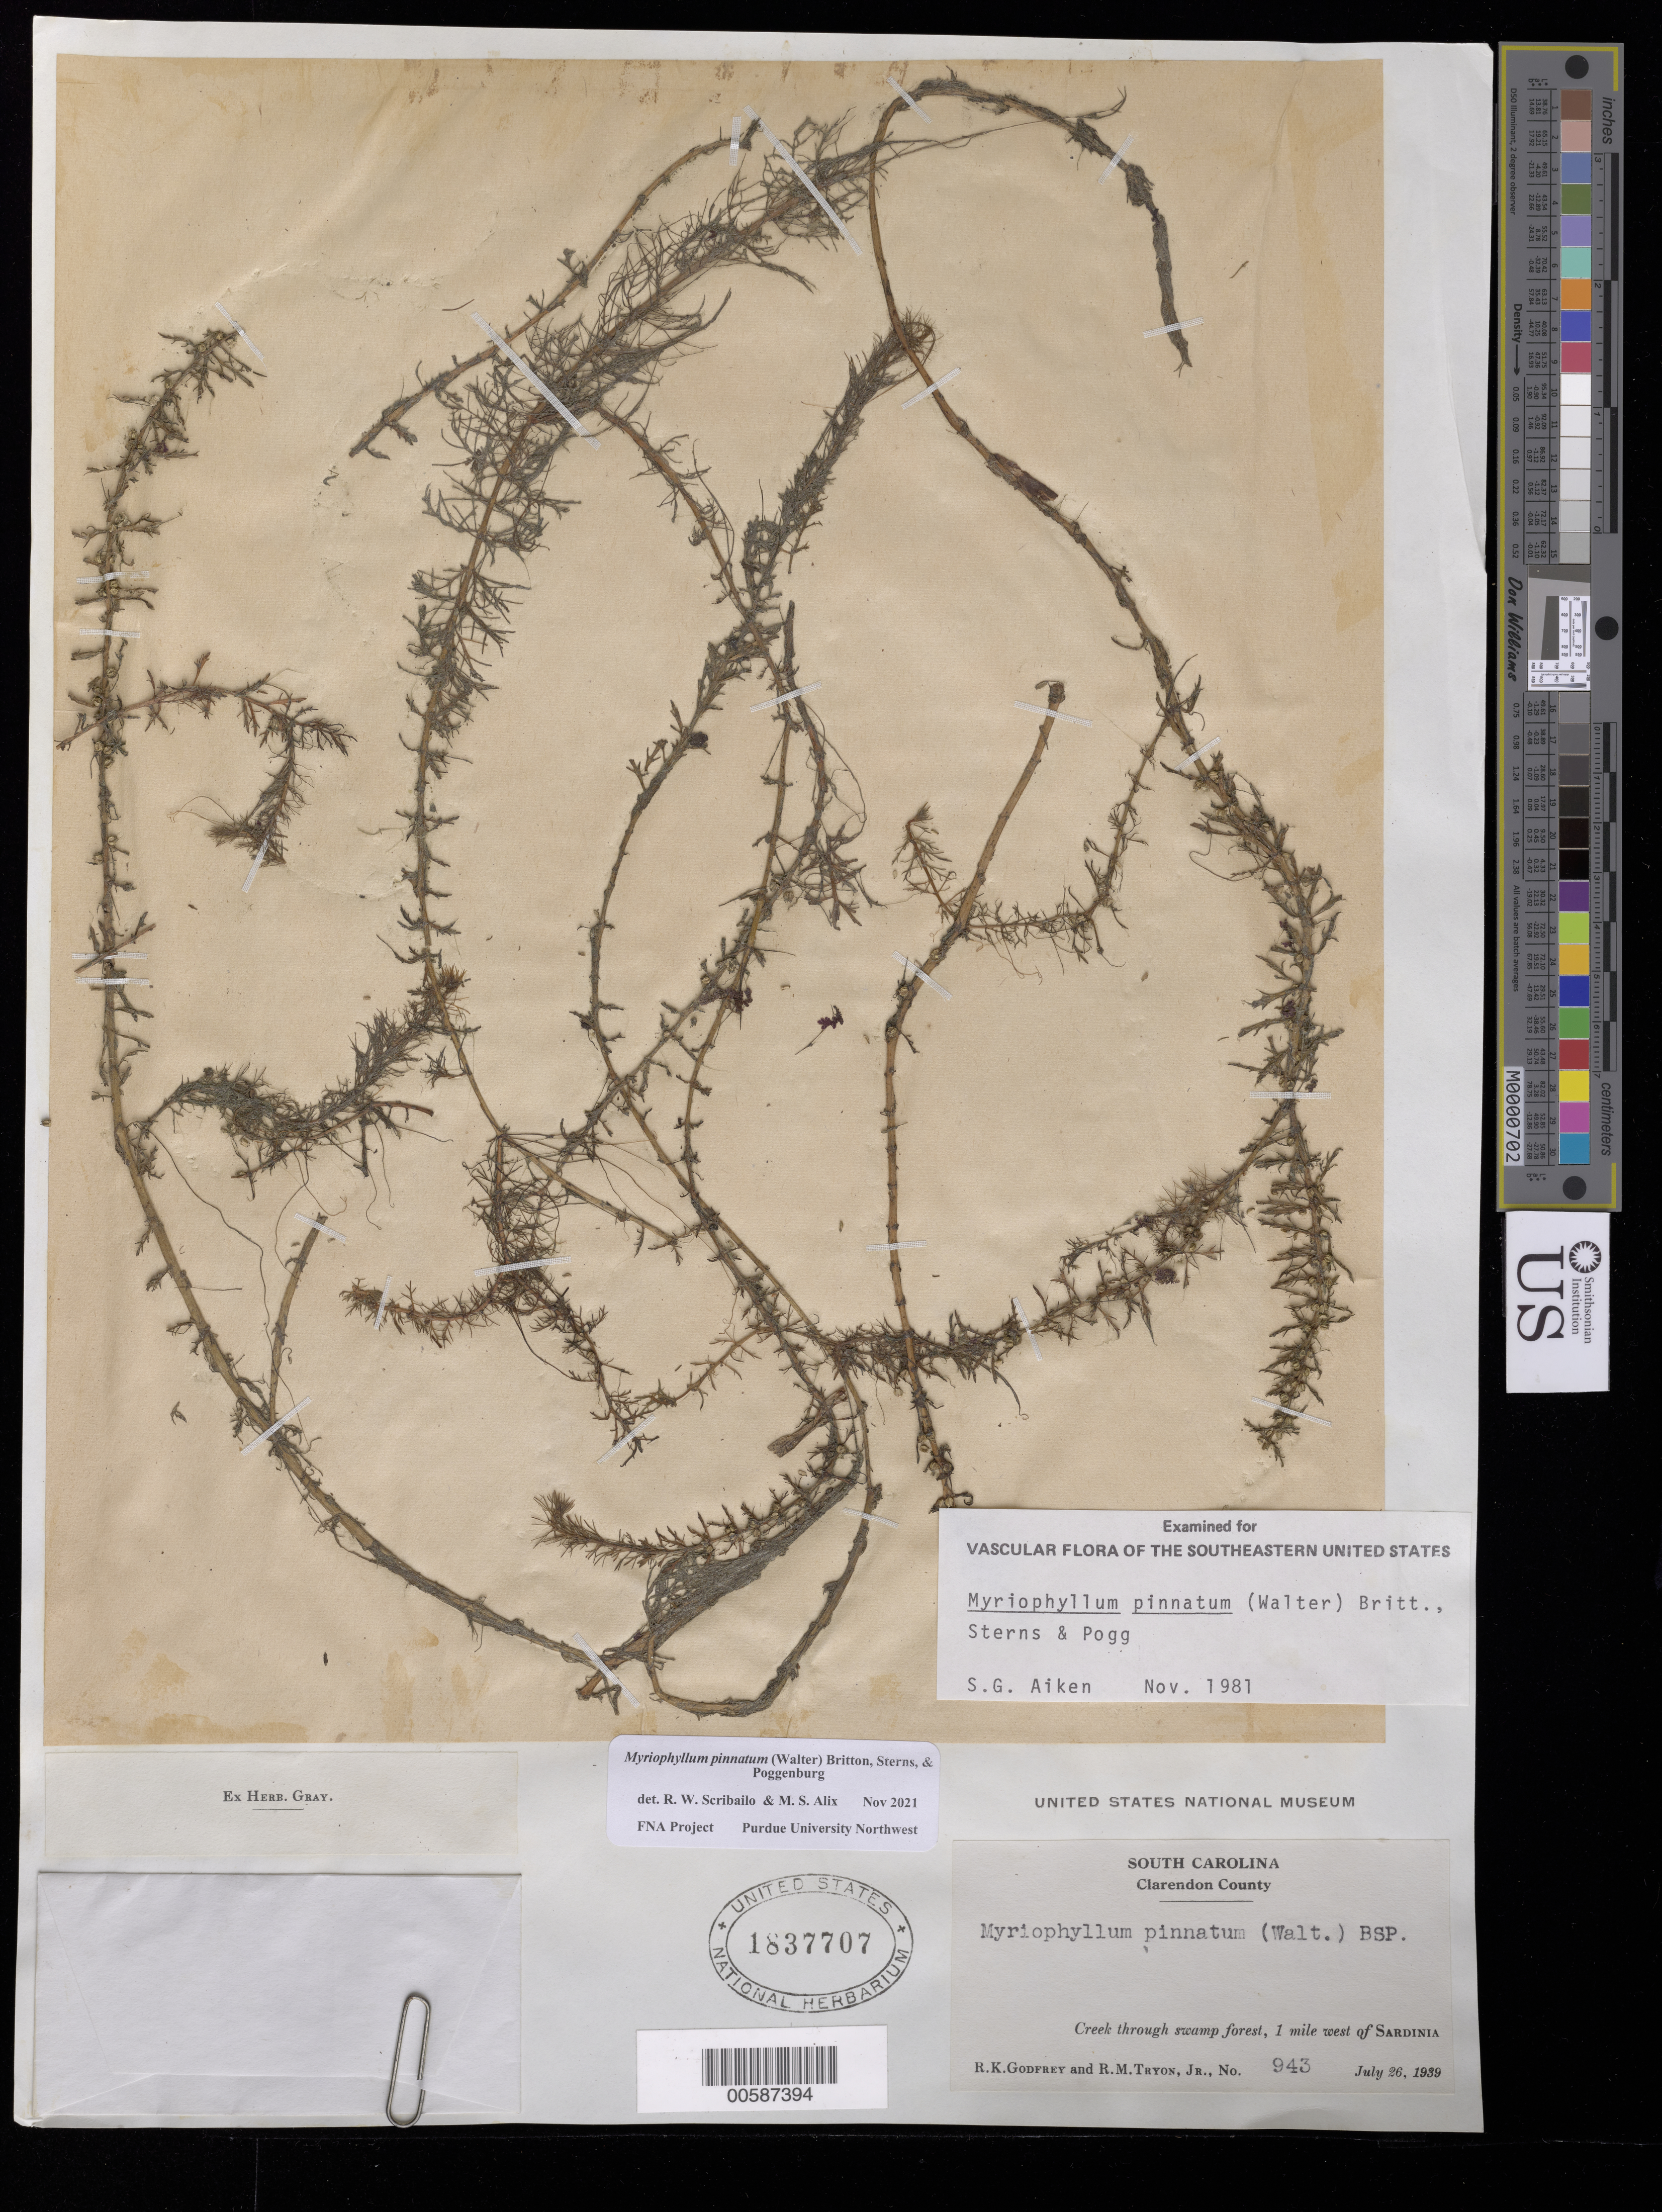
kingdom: Plantae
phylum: Tracheophyta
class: Magnoliopsida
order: Saxifragales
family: Haloragaceae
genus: Myriophyllum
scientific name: Myriophyllum pinnatum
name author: (Walter) Britton, Stearns & Poggenb.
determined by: Scribailo, R. W.; Alix, M. S.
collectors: R. K. Godfrey & R. M. Tryon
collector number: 943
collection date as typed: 26 Jul 1939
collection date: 1939-07-26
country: United States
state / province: South Carolina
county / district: Clarendon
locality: W of Sardinia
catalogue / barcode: US 1837707